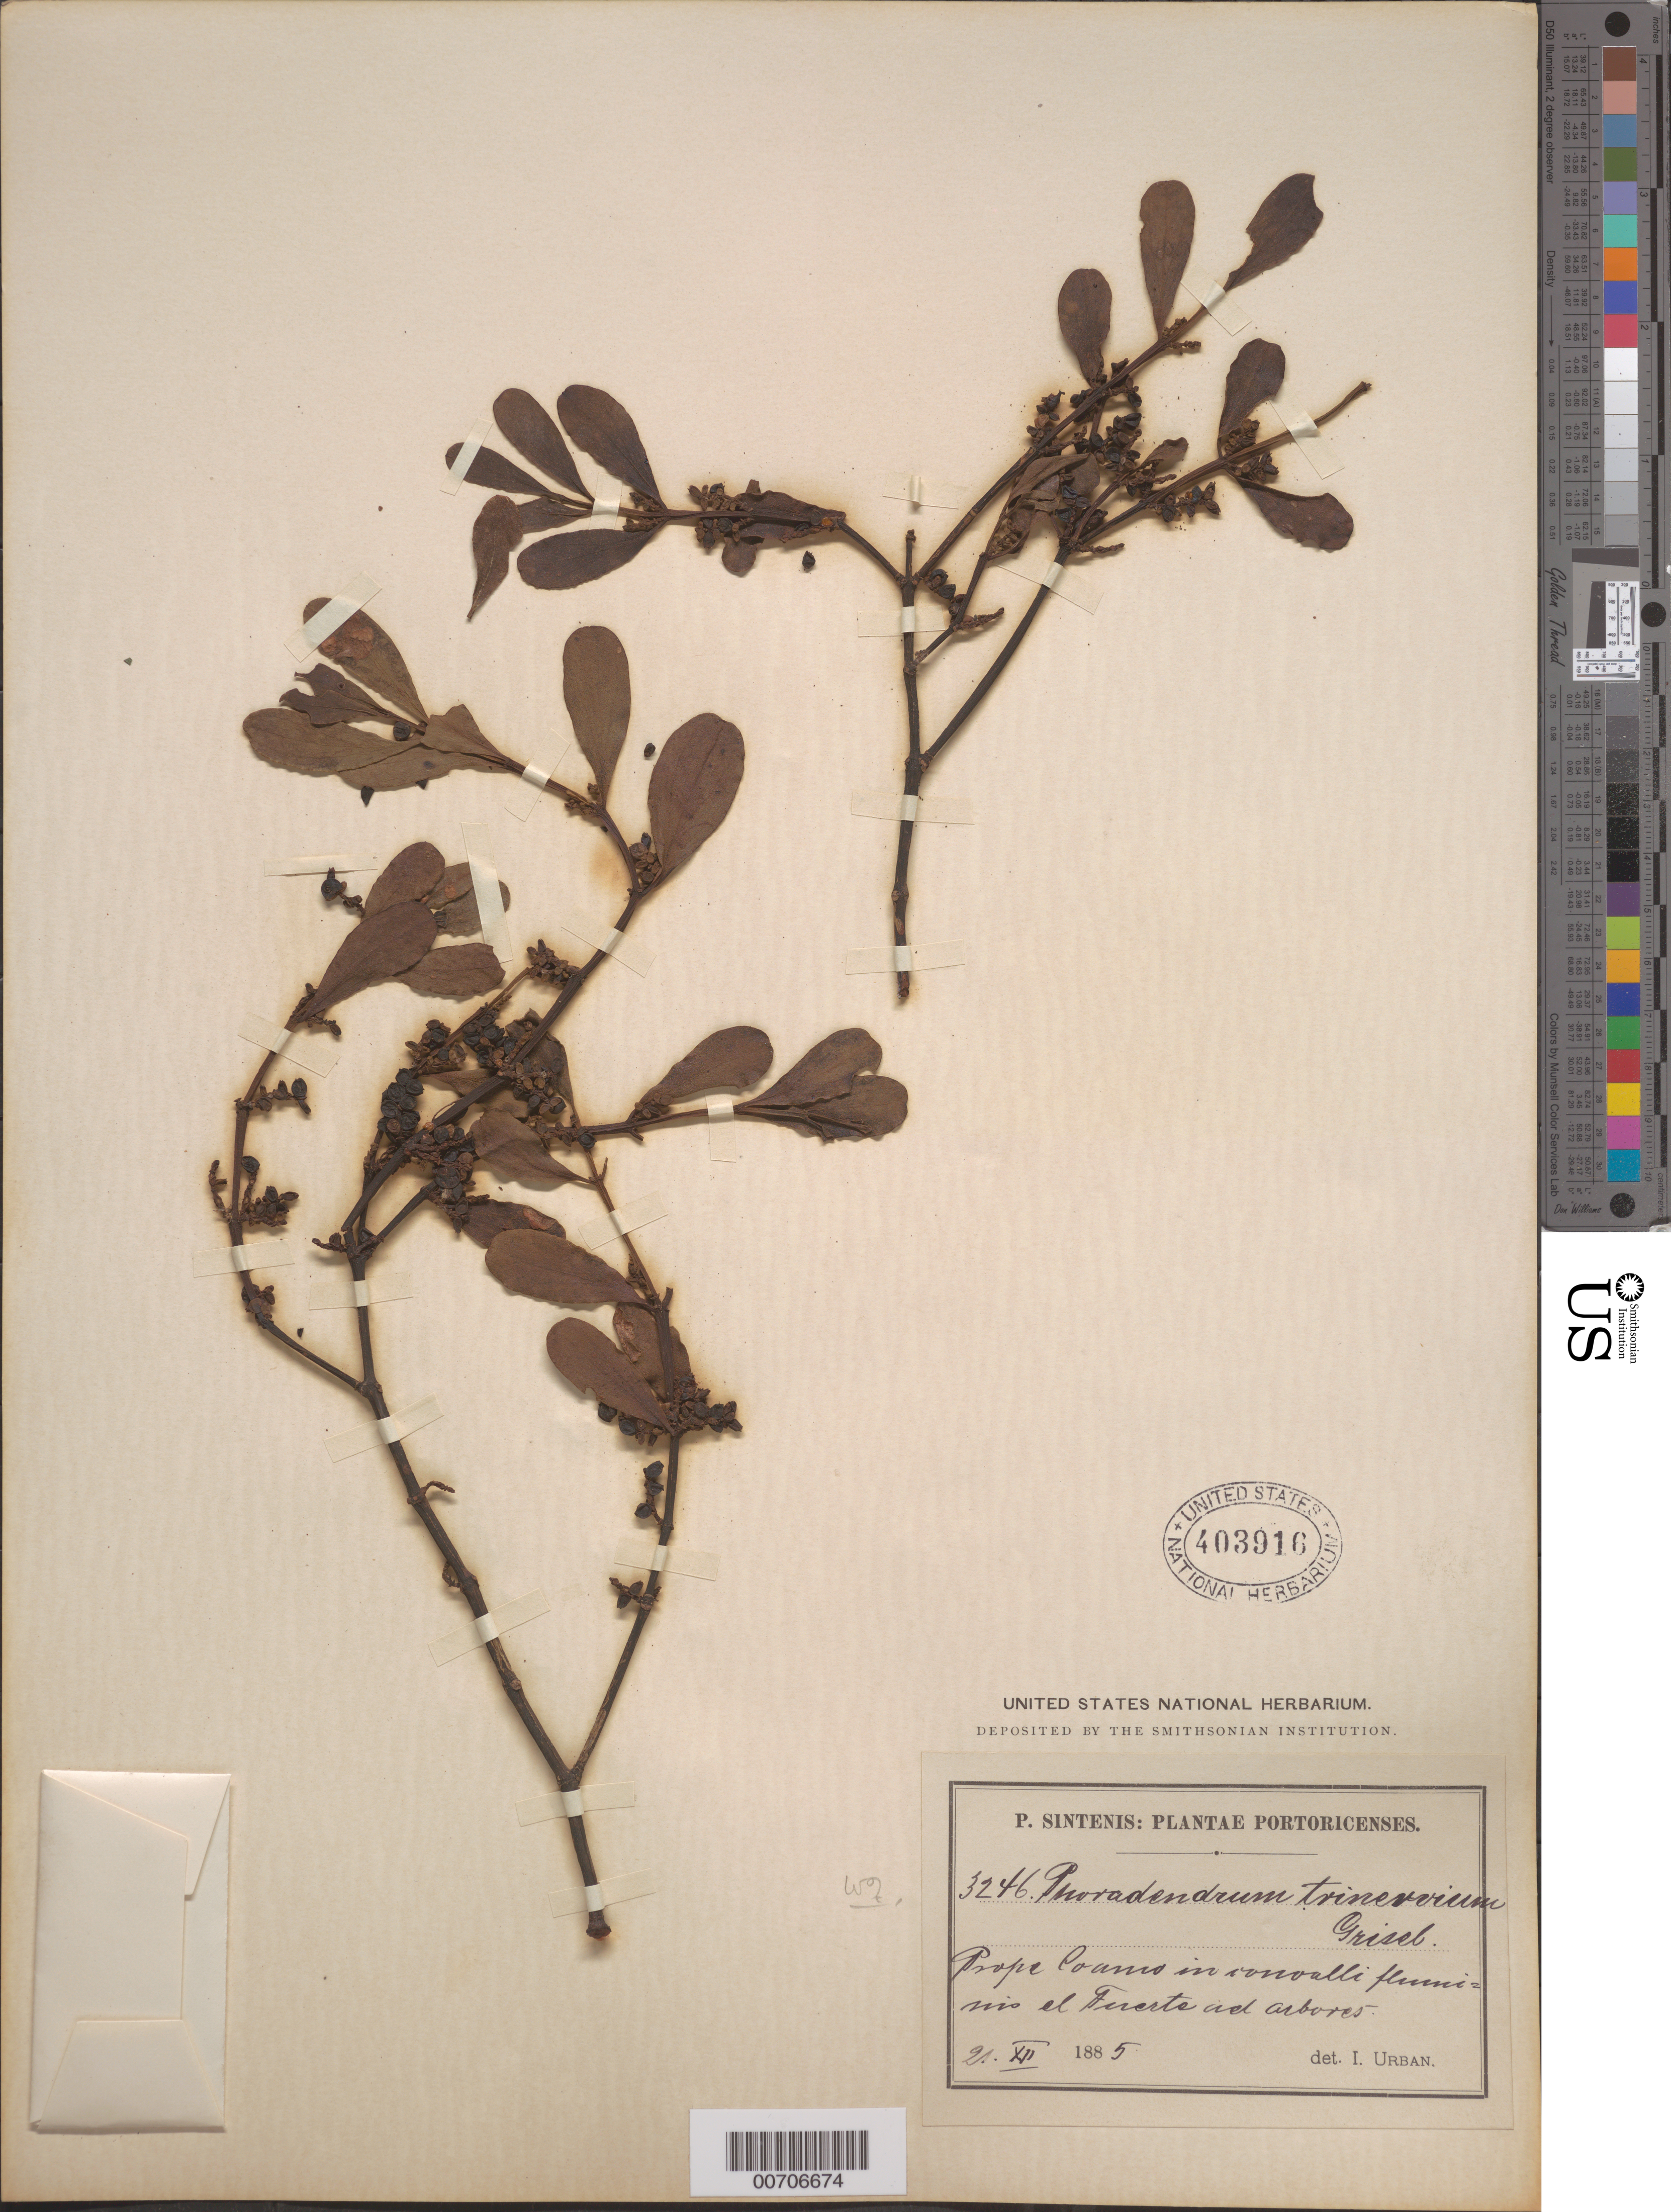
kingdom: Plantae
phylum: Tracheophyta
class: Magnoliopsida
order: Santalales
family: Viscaceae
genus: Phoradendron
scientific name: Phoradendron trinervium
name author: (Lam.) Griseb.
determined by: Urban, Ignatz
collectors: P. Sintenis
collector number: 3246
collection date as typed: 21 Dec 1885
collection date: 1885-12-21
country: Puerto Rico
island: Greater Antilles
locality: Prope Coamo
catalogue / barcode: US 403916